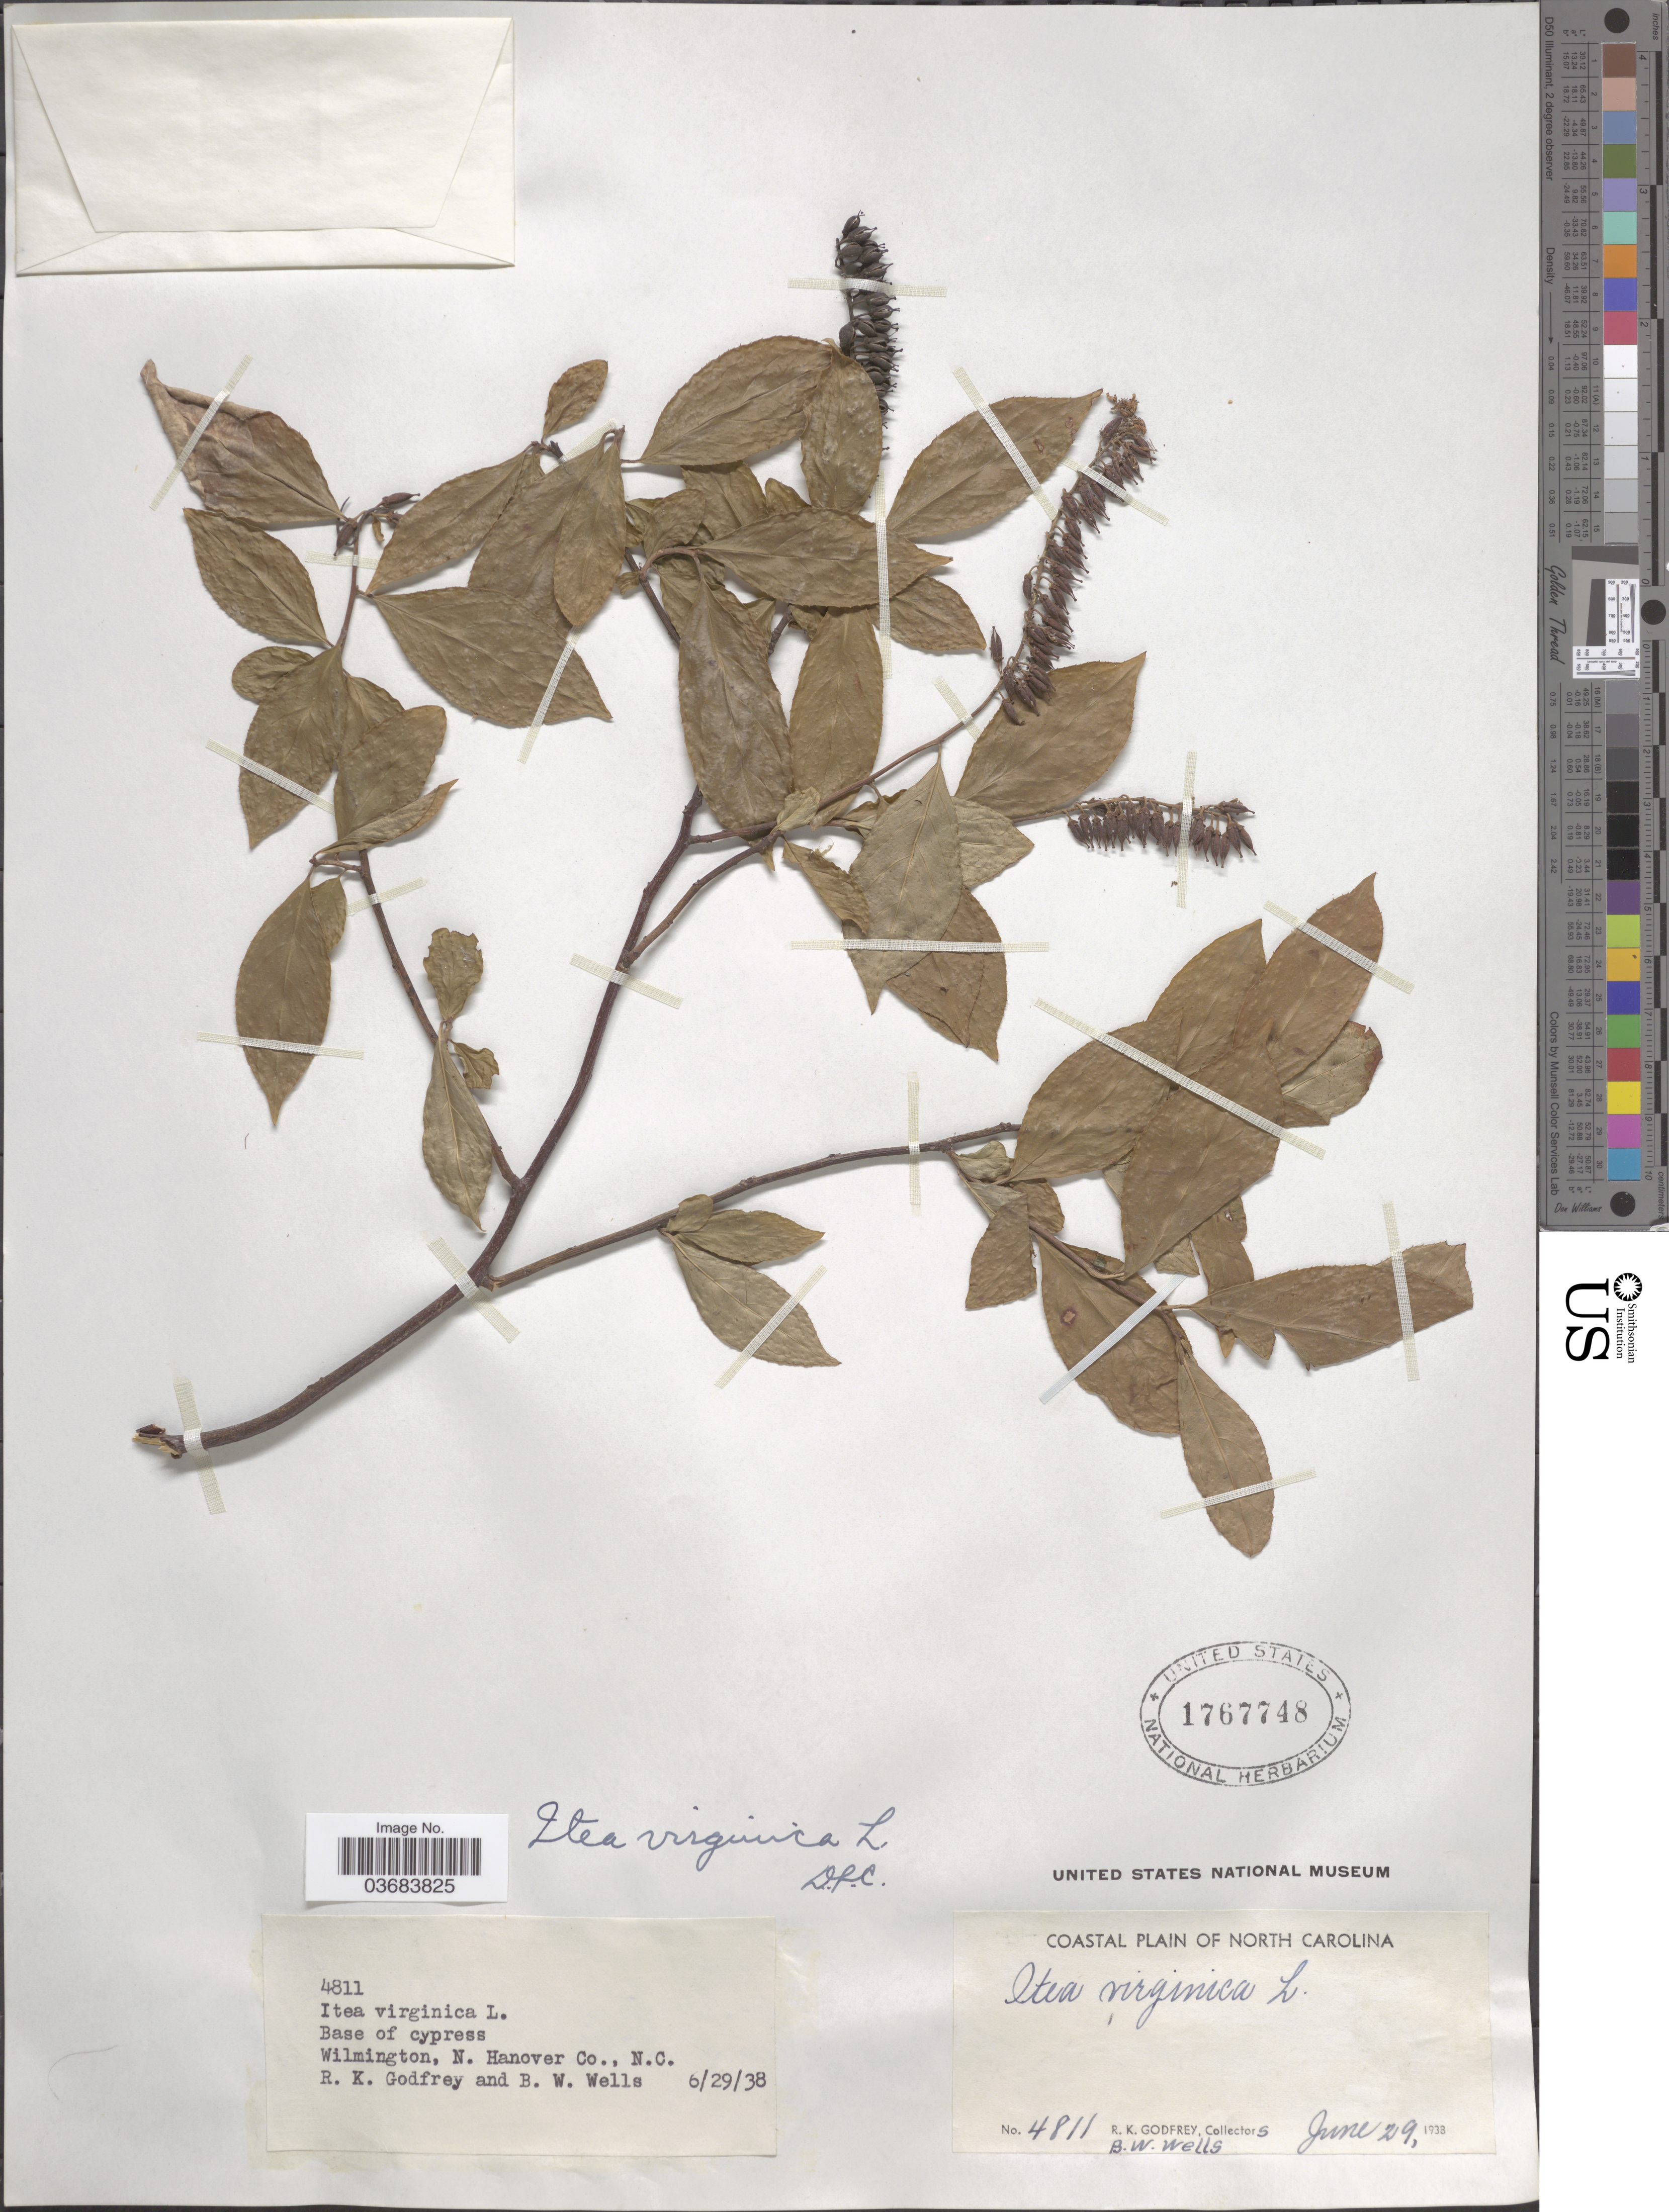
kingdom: Plantae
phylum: Tracheophyta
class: Magnoliopsida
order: Saxifragales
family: Iteaceae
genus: Itea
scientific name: Itea virginica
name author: L.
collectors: R. K. Godfrey & B. Wells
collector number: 4811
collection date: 1938-06-29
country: United States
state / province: North Carolina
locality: Coastal Plain of North Carolina. Base of cypress. Wilmington, N. Hanover Co.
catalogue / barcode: US 1767748